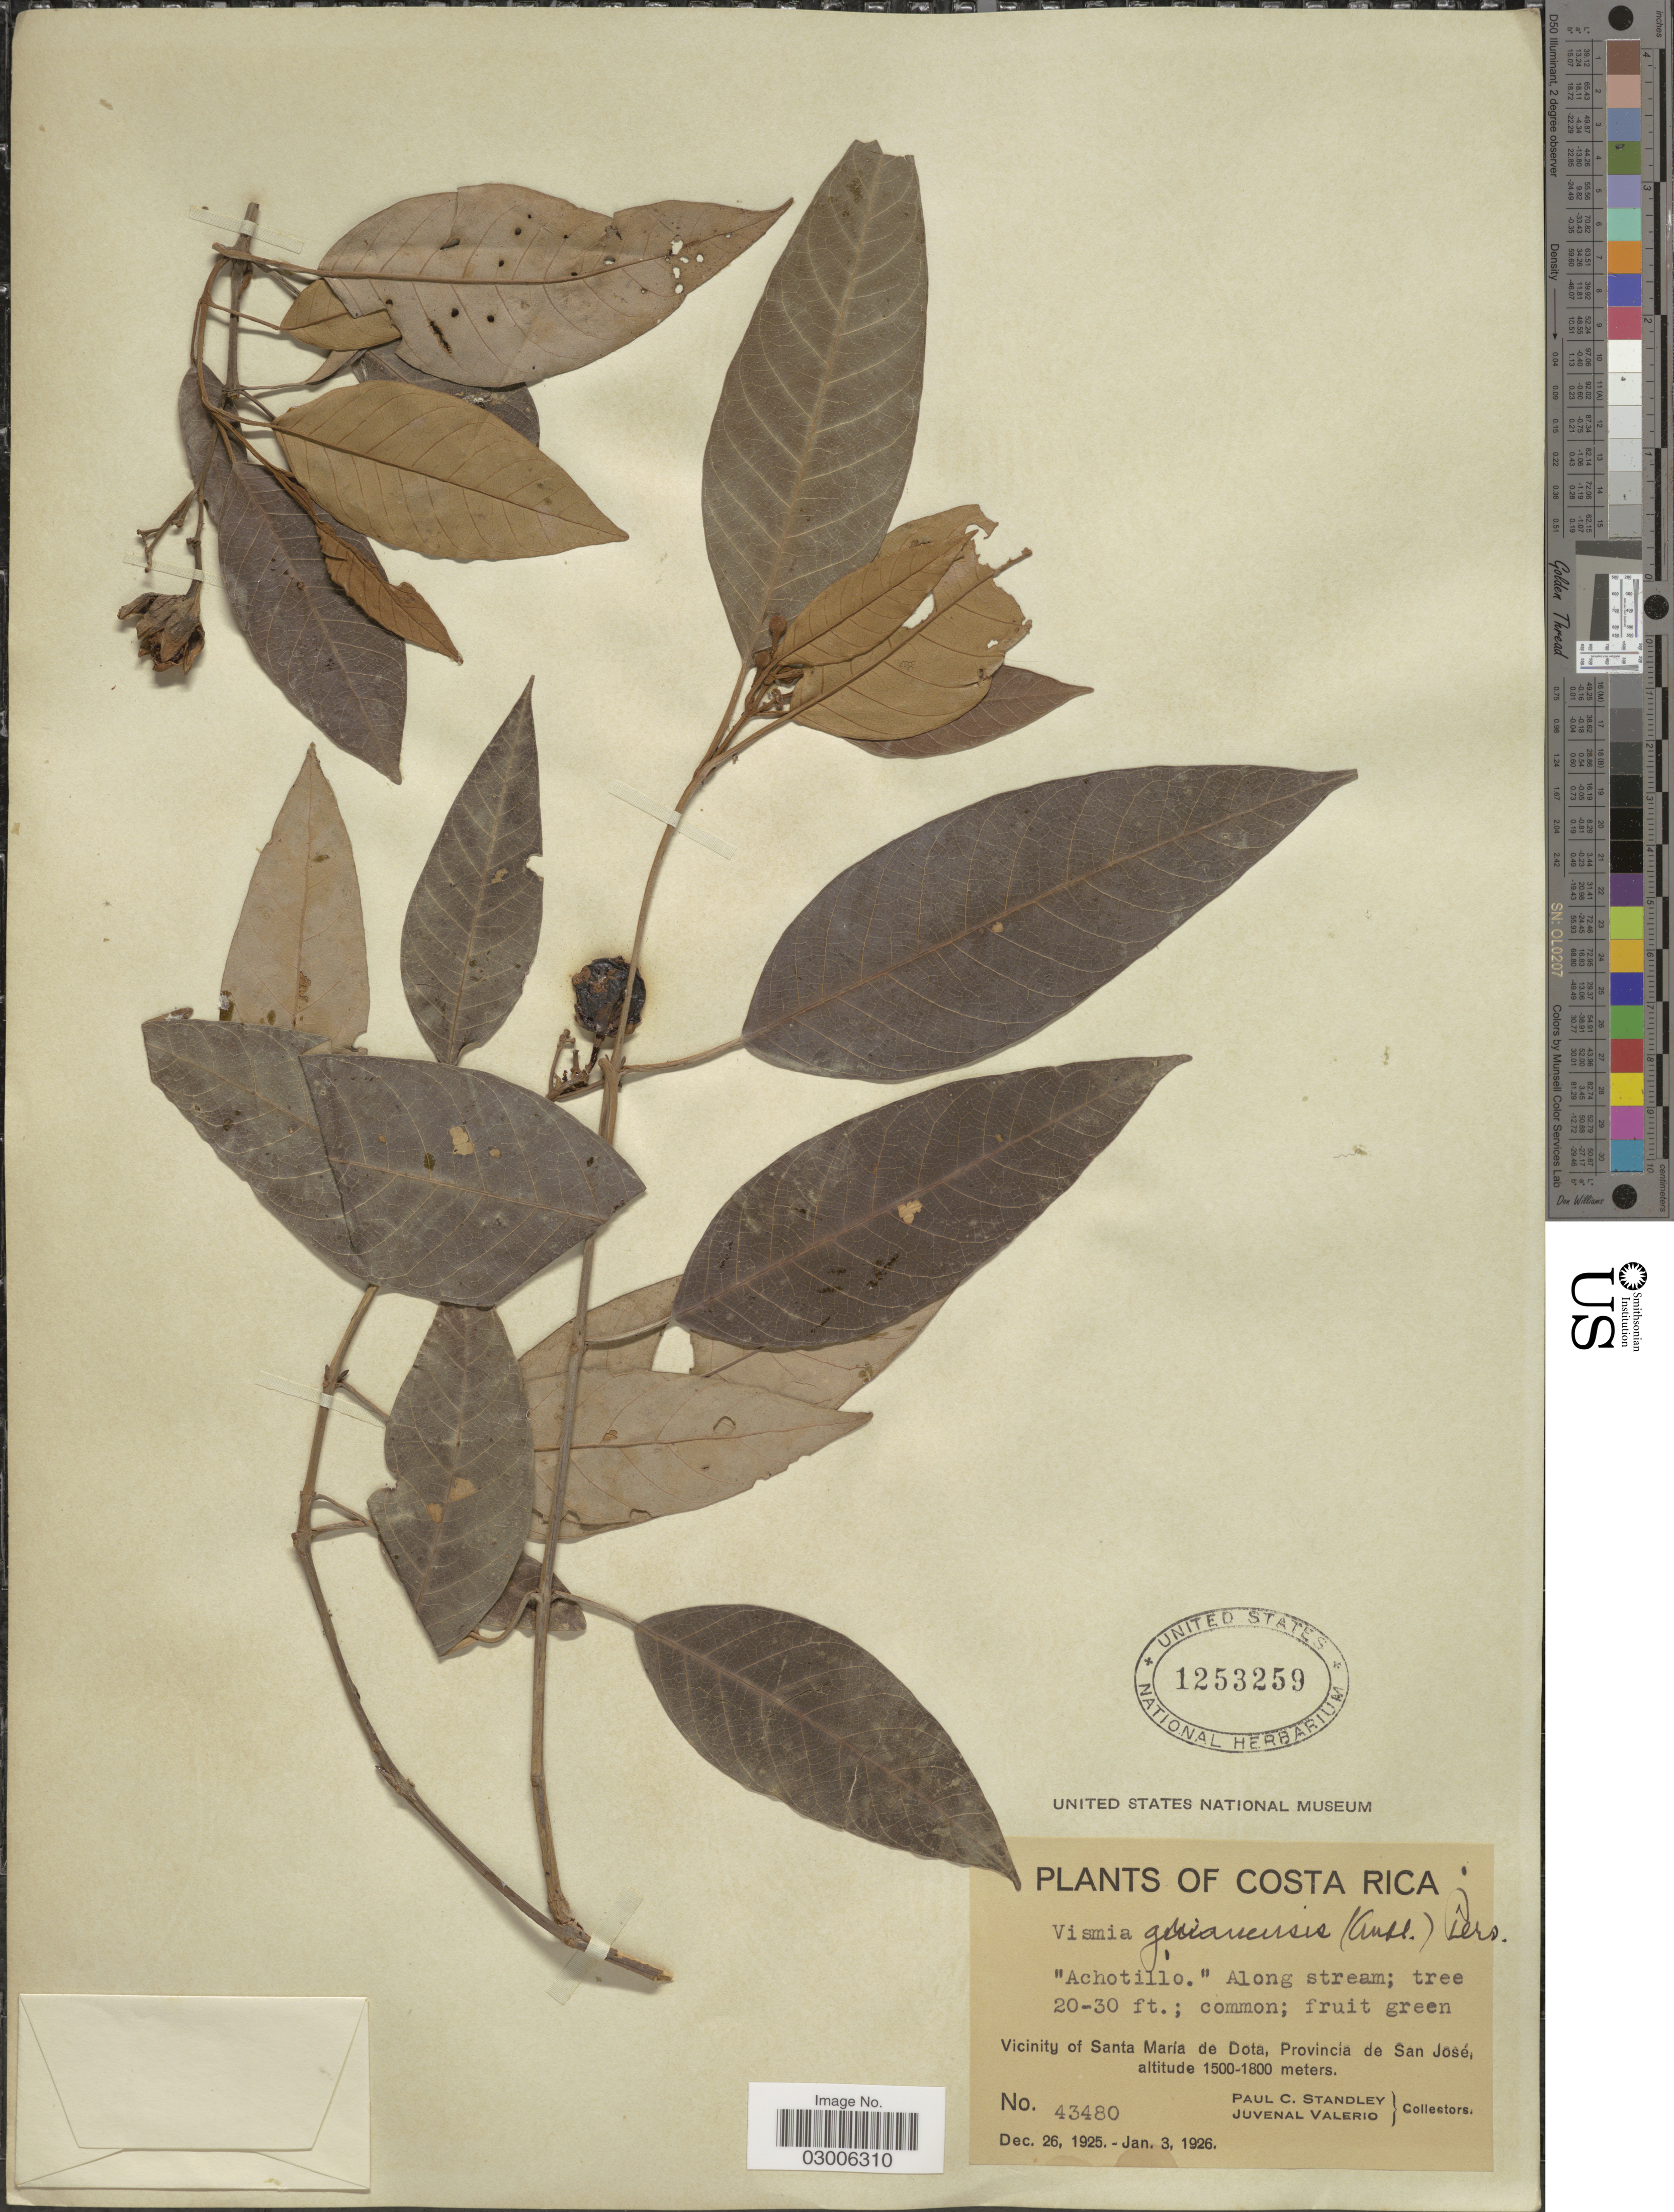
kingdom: Plantae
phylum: Tracheophyta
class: Magnoliopsida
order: Malpighiales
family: Hypericaceae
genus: Vismia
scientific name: Vismia guianensis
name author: (Aubl.) Pers.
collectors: P. C. Standley & J. Valerio R.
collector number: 43480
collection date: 1925-12-26/1926-01-03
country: Costa Rica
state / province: San José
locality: Vicinity of Santa María de Dota.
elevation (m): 1500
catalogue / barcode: US 1253259